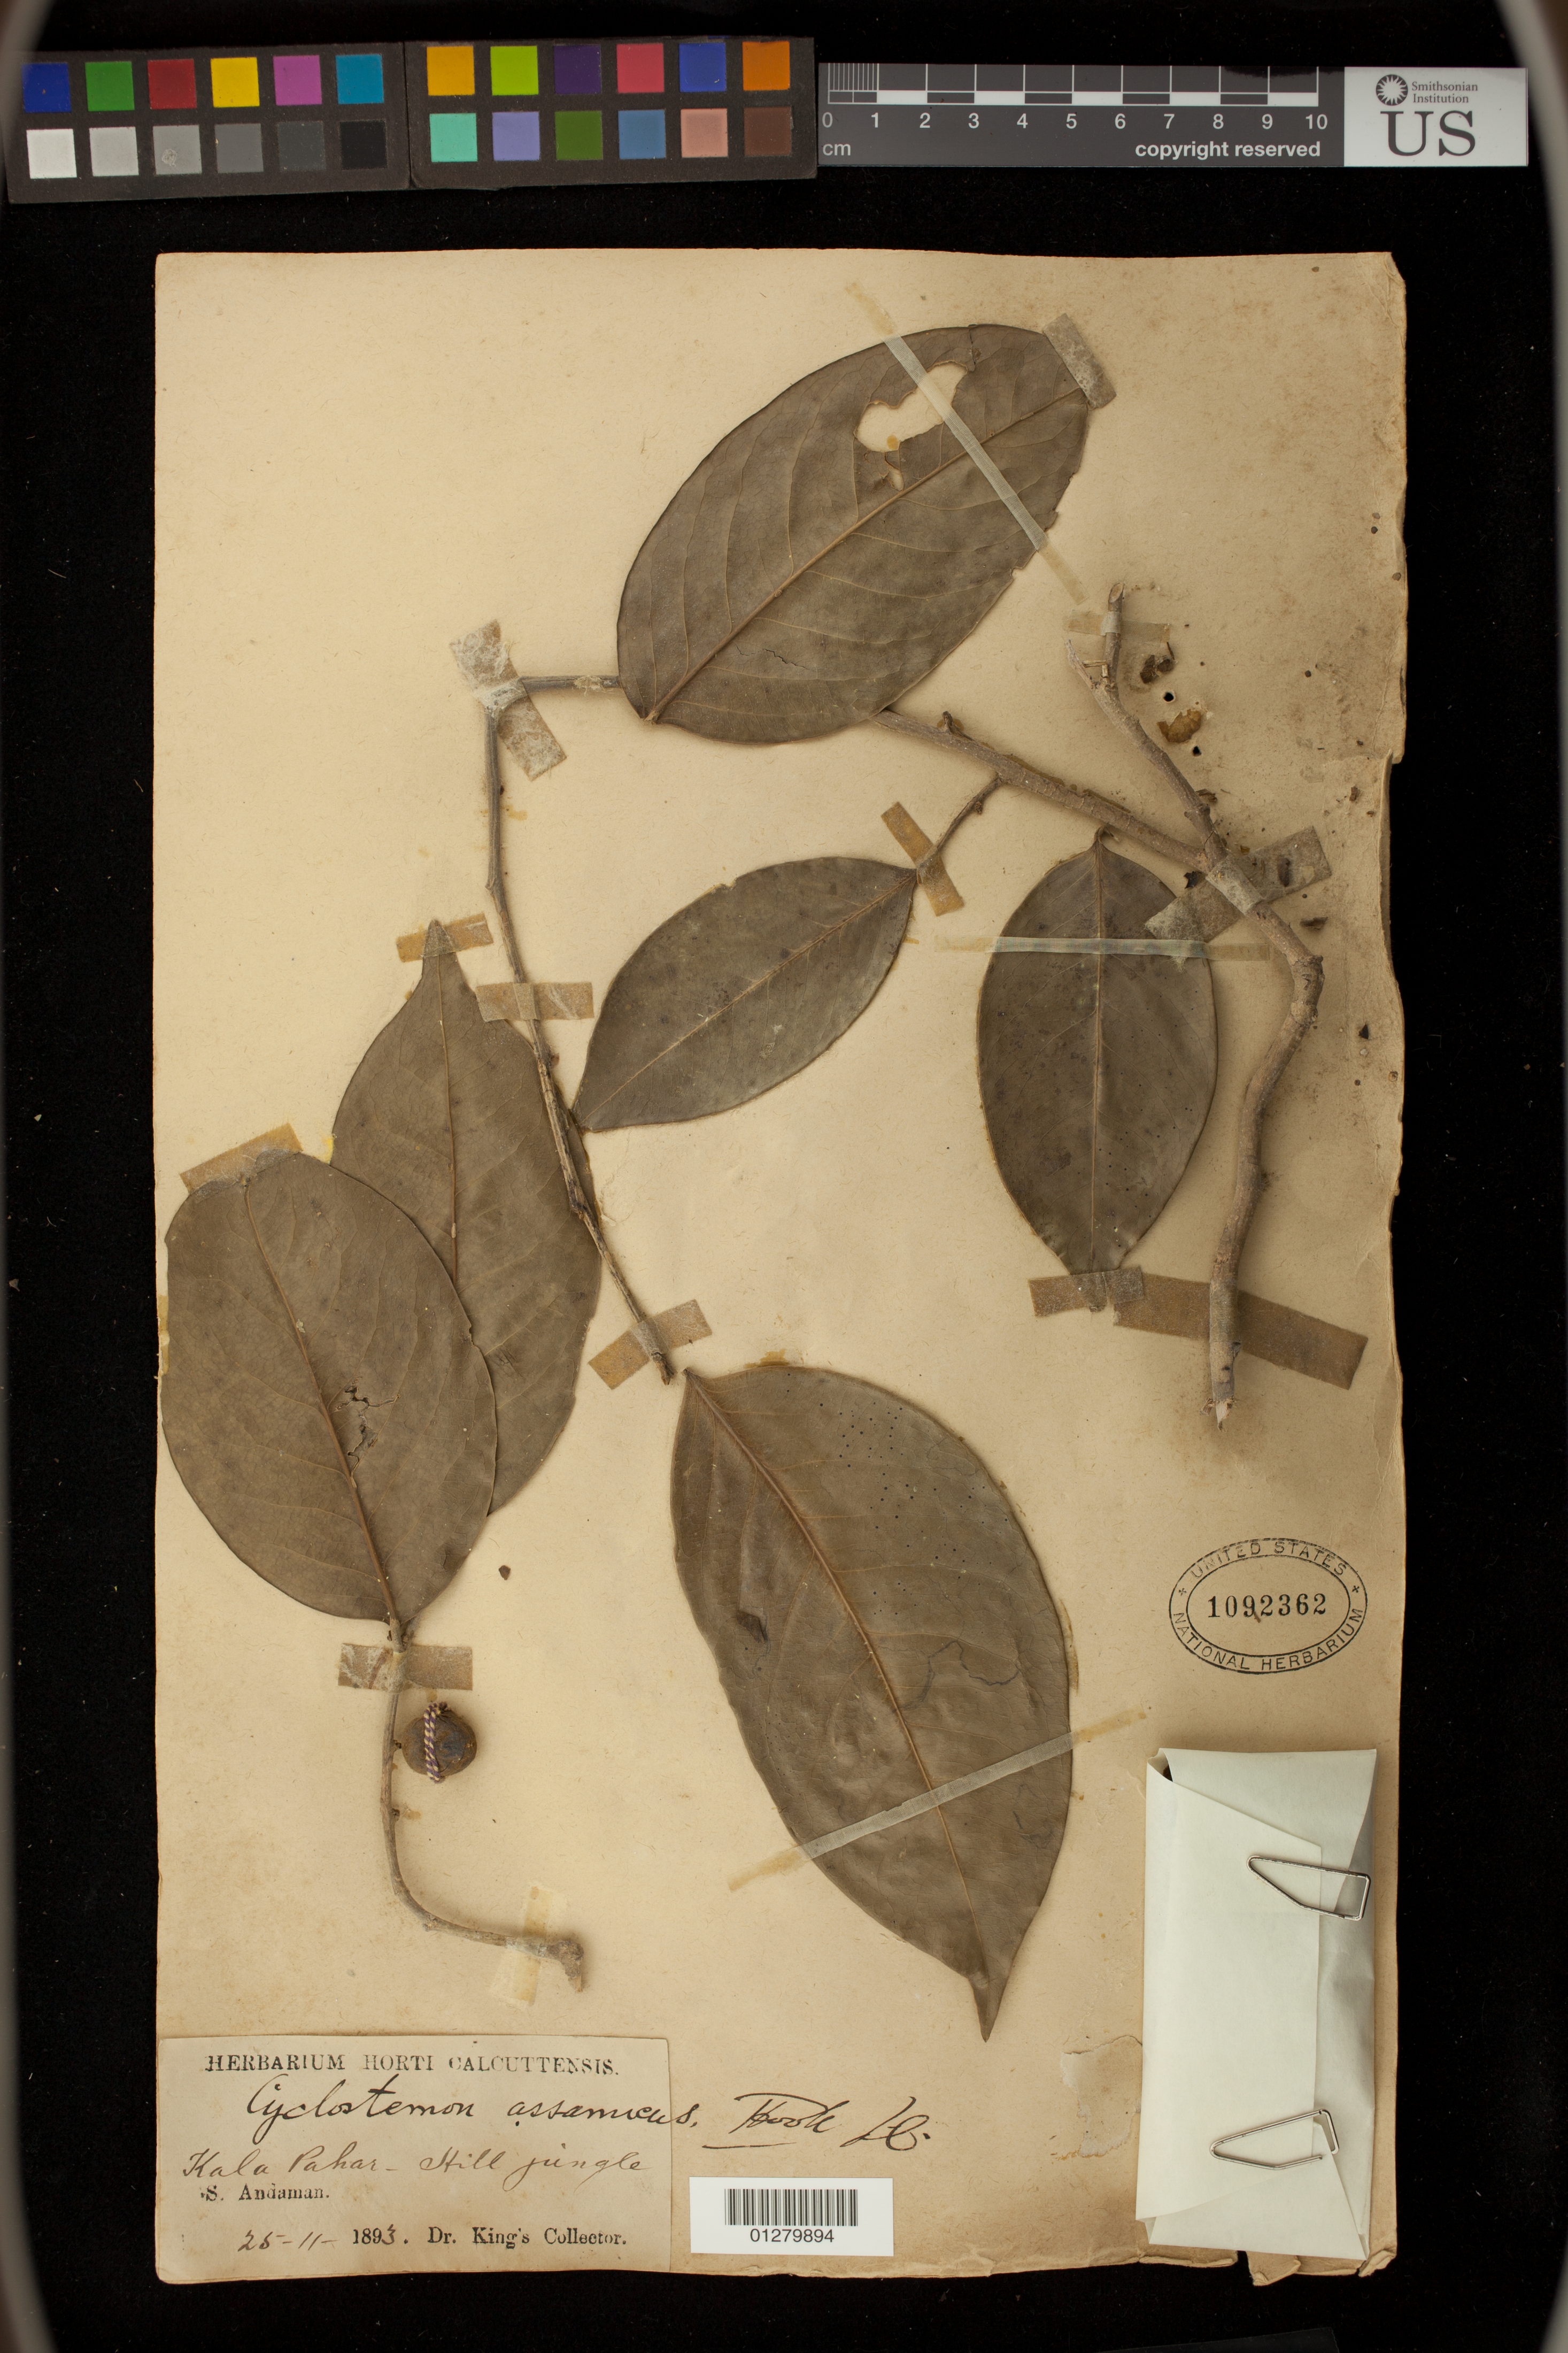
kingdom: Plantae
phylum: Tracheophyta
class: Magnoliopsida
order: Malpighiales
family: Putranjivaceae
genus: Drypetes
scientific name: Drypetes assamica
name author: (Hook. f.) Pax & K. Hoffm.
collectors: Dr. King's collector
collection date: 1893-11-25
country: India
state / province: Andaman and Nicobar Islands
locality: Kala Pahar,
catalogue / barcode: US 1092362